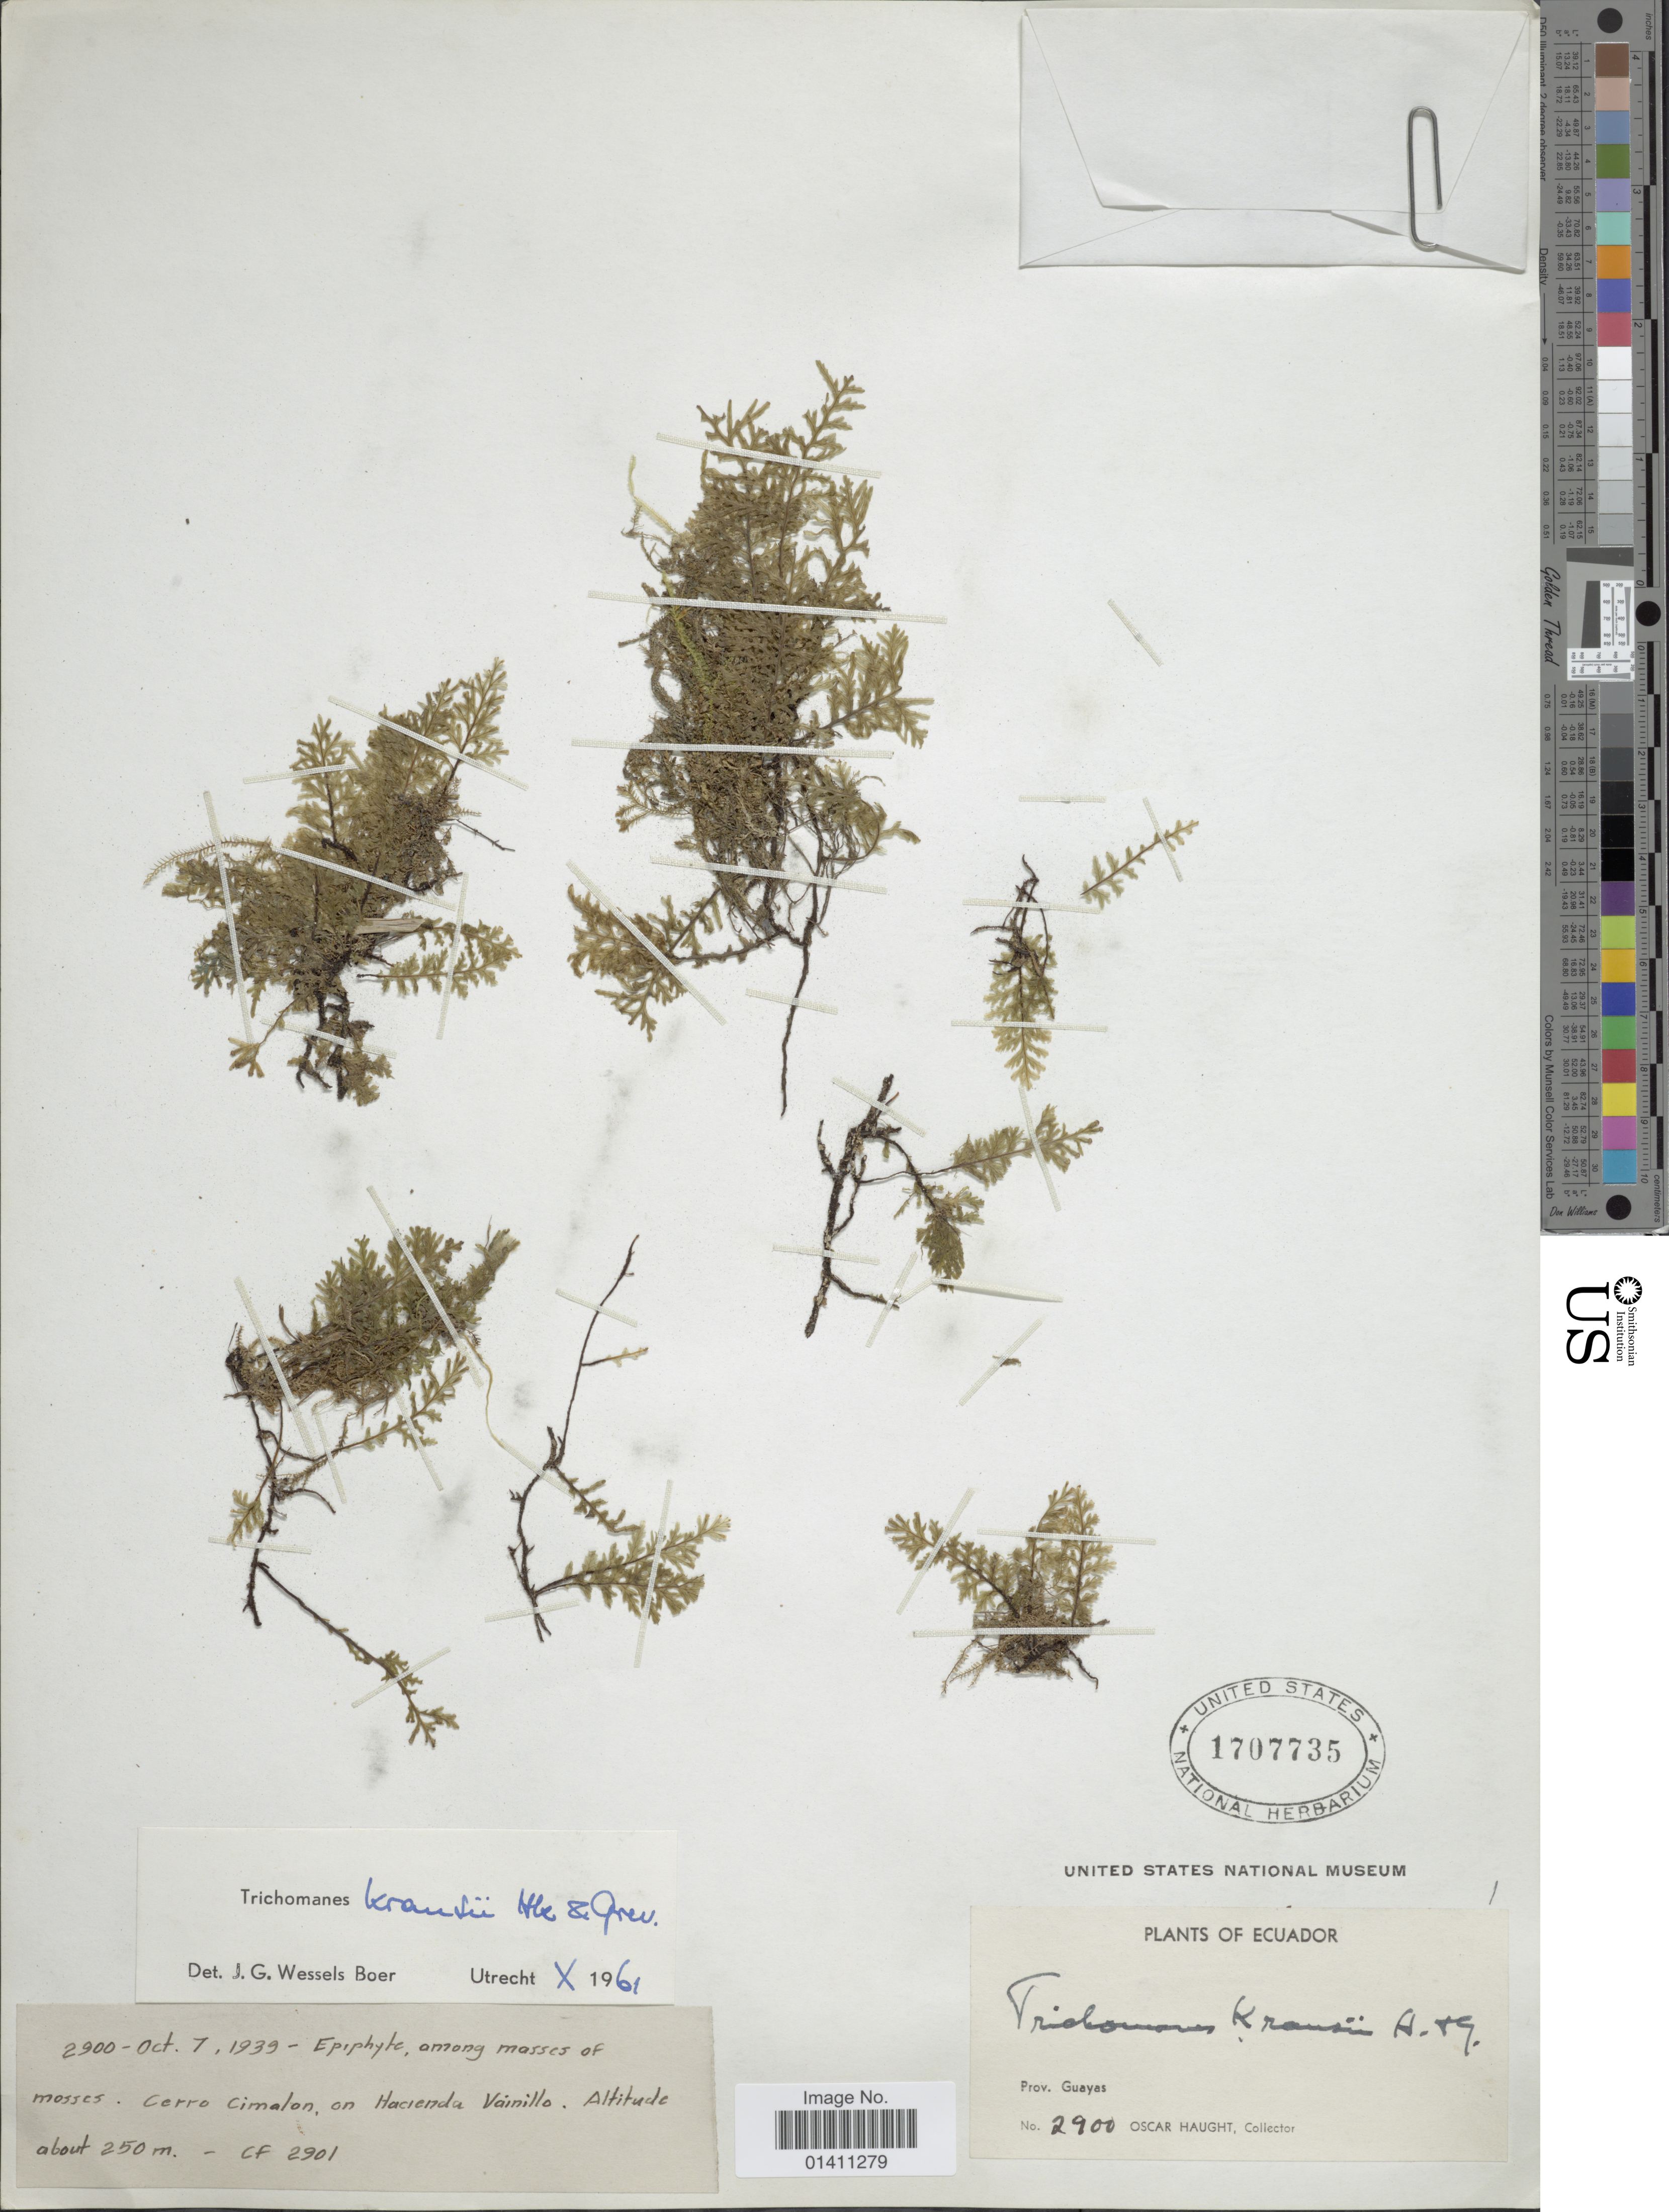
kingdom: Plantae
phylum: Tracheophyta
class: Polypodiopsida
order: Hymenophyllales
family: Hymenophyllaceae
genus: Didymoglossum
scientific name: Didymoglossum kraussii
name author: (Hook. & Grev.) C. Presl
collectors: O. L. Haught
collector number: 2900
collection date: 1939-10-07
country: Ecuador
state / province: Guayas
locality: Cerro Cimalon, on Hacienda Vainillo. Prov. Guayas.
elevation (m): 250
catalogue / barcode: US 1707735